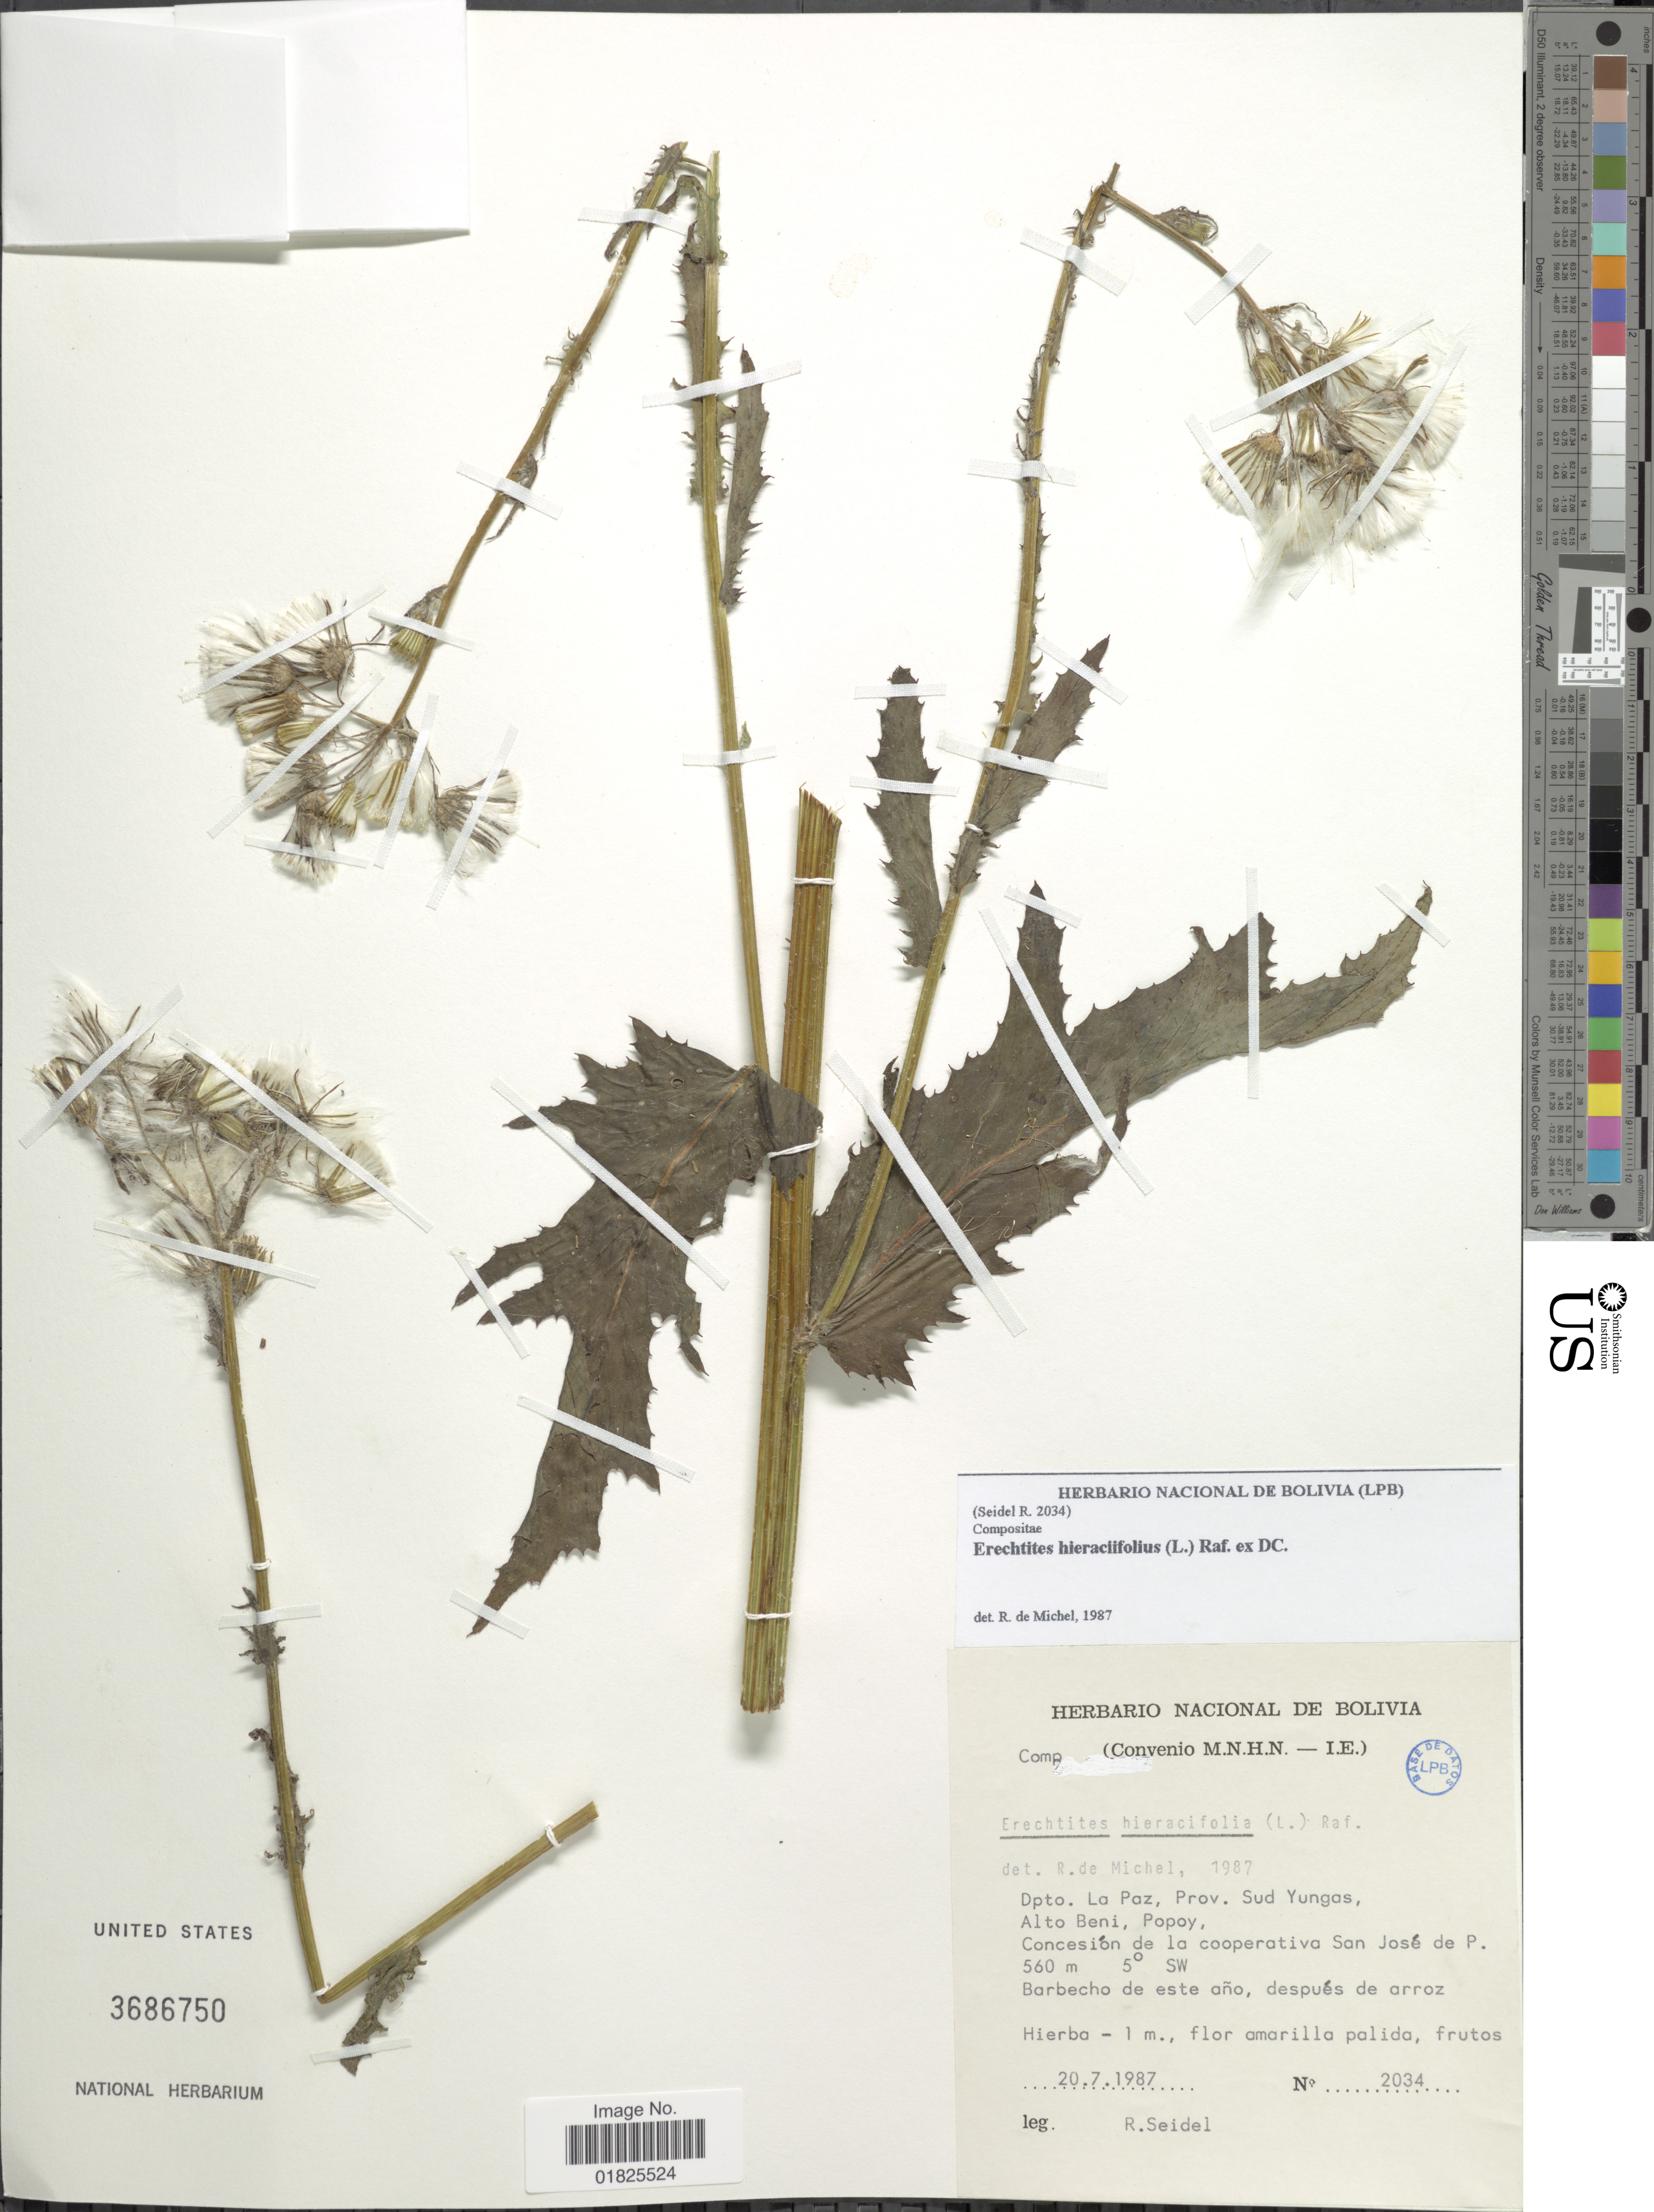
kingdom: Plantae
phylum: Tracheophyta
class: Magnoliopsida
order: Asterales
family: Asteraceae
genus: Erechtites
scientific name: Erechtites hieraciifolius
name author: (L.) Raf. ex DC.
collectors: R. Seidel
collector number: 2034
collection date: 1987-07-20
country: Bolivia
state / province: La Paz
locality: Prov. Sud Yungas, Alto Beni, Popoy, Concesion de la cooperativa San Jose de P.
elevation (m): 560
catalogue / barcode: US 3686750